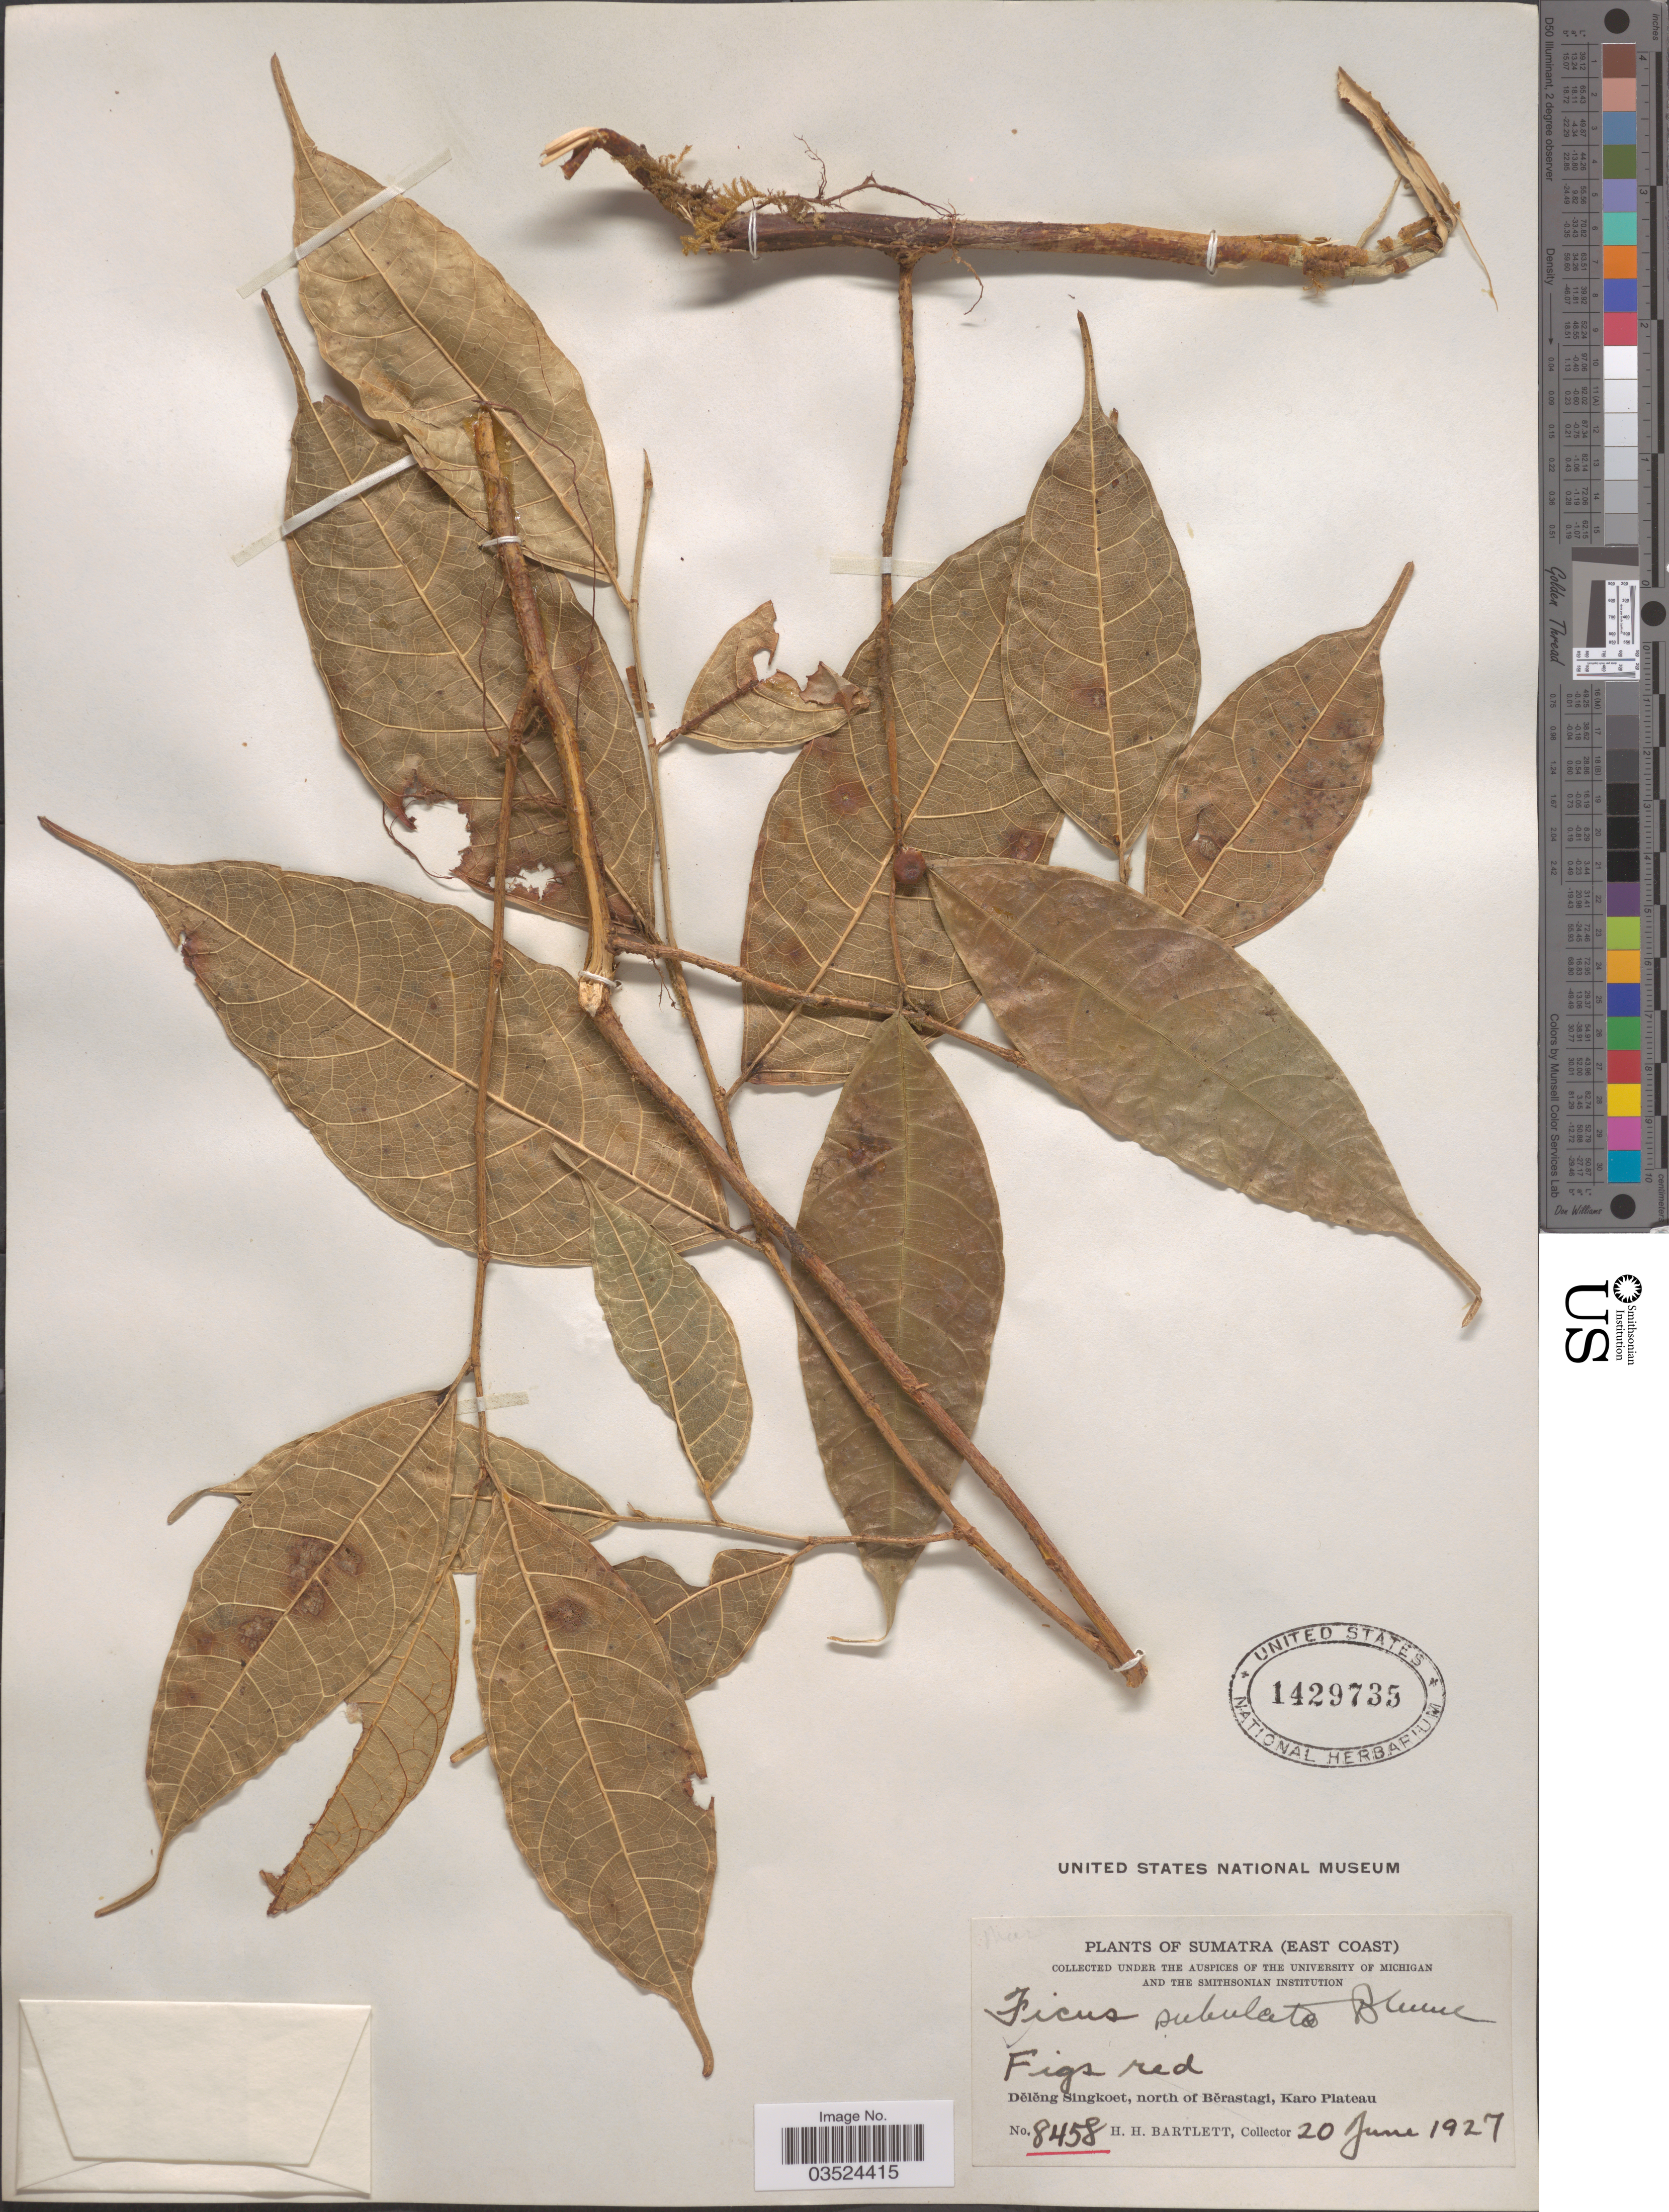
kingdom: Plantae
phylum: Tracheophyta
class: Magnoliopsida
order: Rosales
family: Moraceae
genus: Ficus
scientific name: Ficus subulata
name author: Blume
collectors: H. H. Bartlett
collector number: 8458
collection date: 1927-06-20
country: Indonesia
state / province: Sumatra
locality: Sumatra (East Coast). Dělěng Singkoet, north of Běrastagi, Karo Plateau.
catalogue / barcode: US 1429735